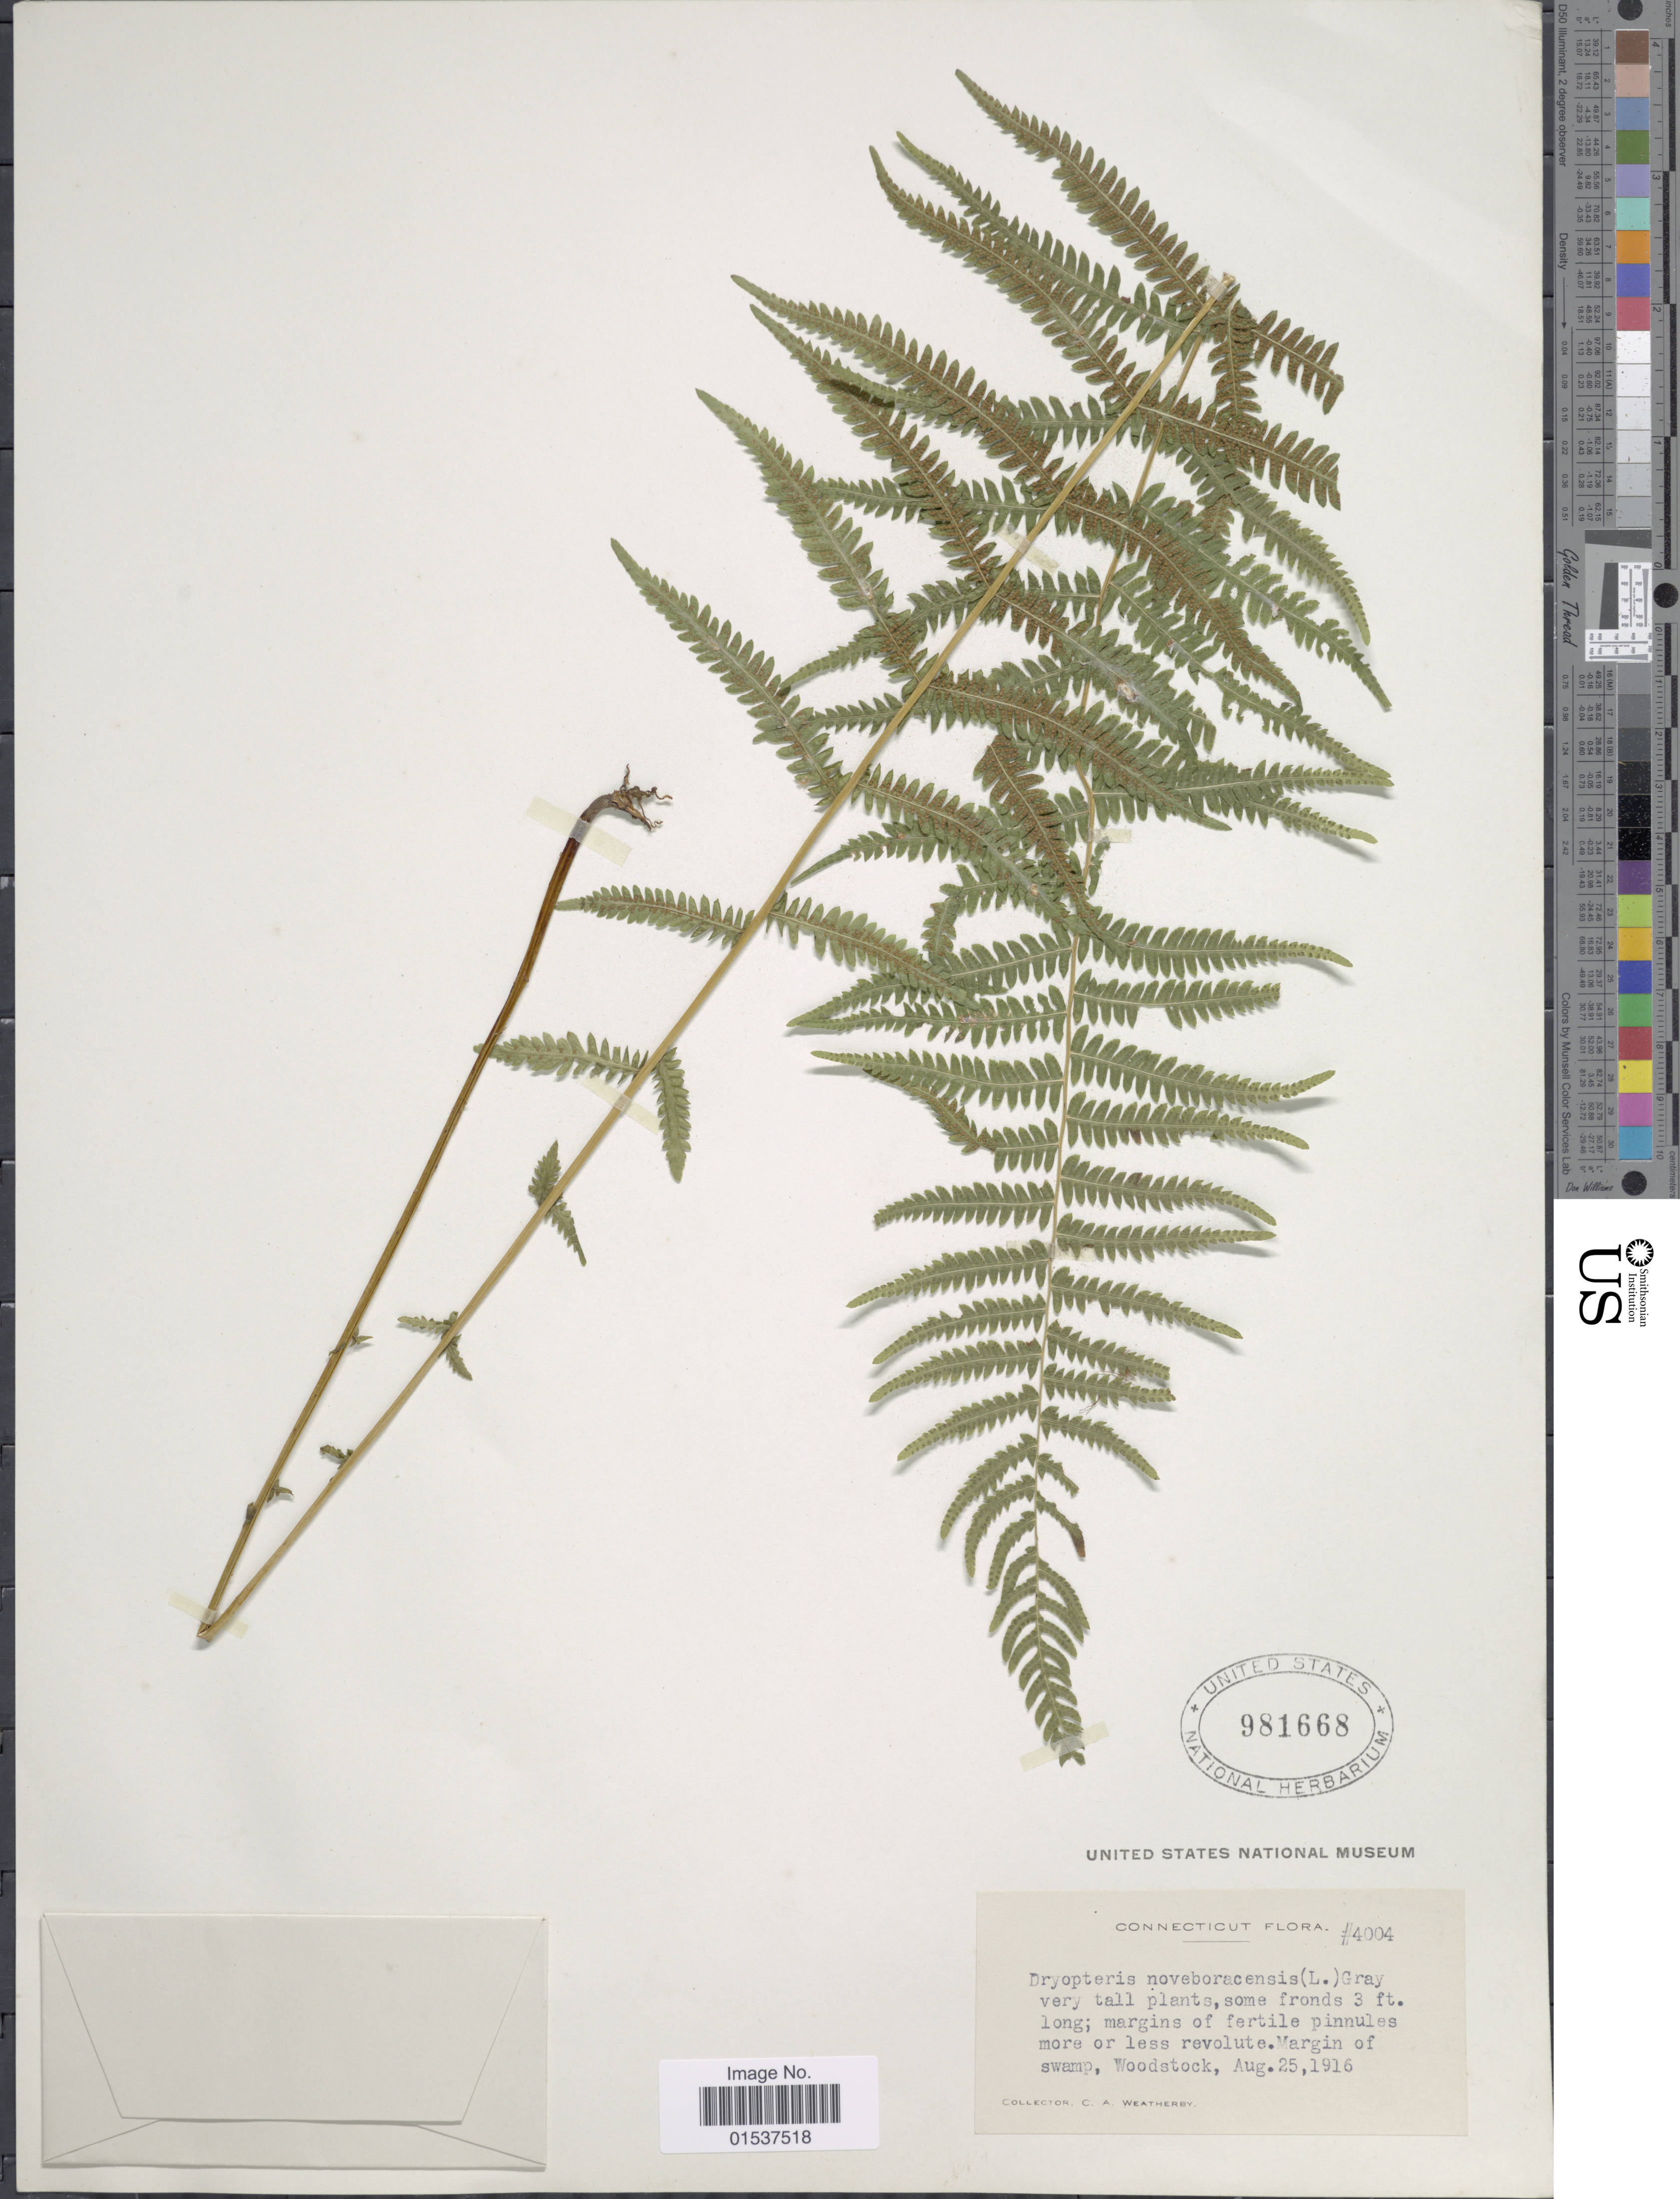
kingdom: Plantae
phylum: Tracheophyta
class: Polypodiopsida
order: Polypodiales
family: Thelypteridaceae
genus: Parathelypteris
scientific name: Parathelypteris noveboracensis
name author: (L.) Ching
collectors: C. A. Weatherby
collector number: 4004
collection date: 1916-08-25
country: United States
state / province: Connecticut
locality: Margin of swamp, Woodstock.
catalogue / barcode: US 981668